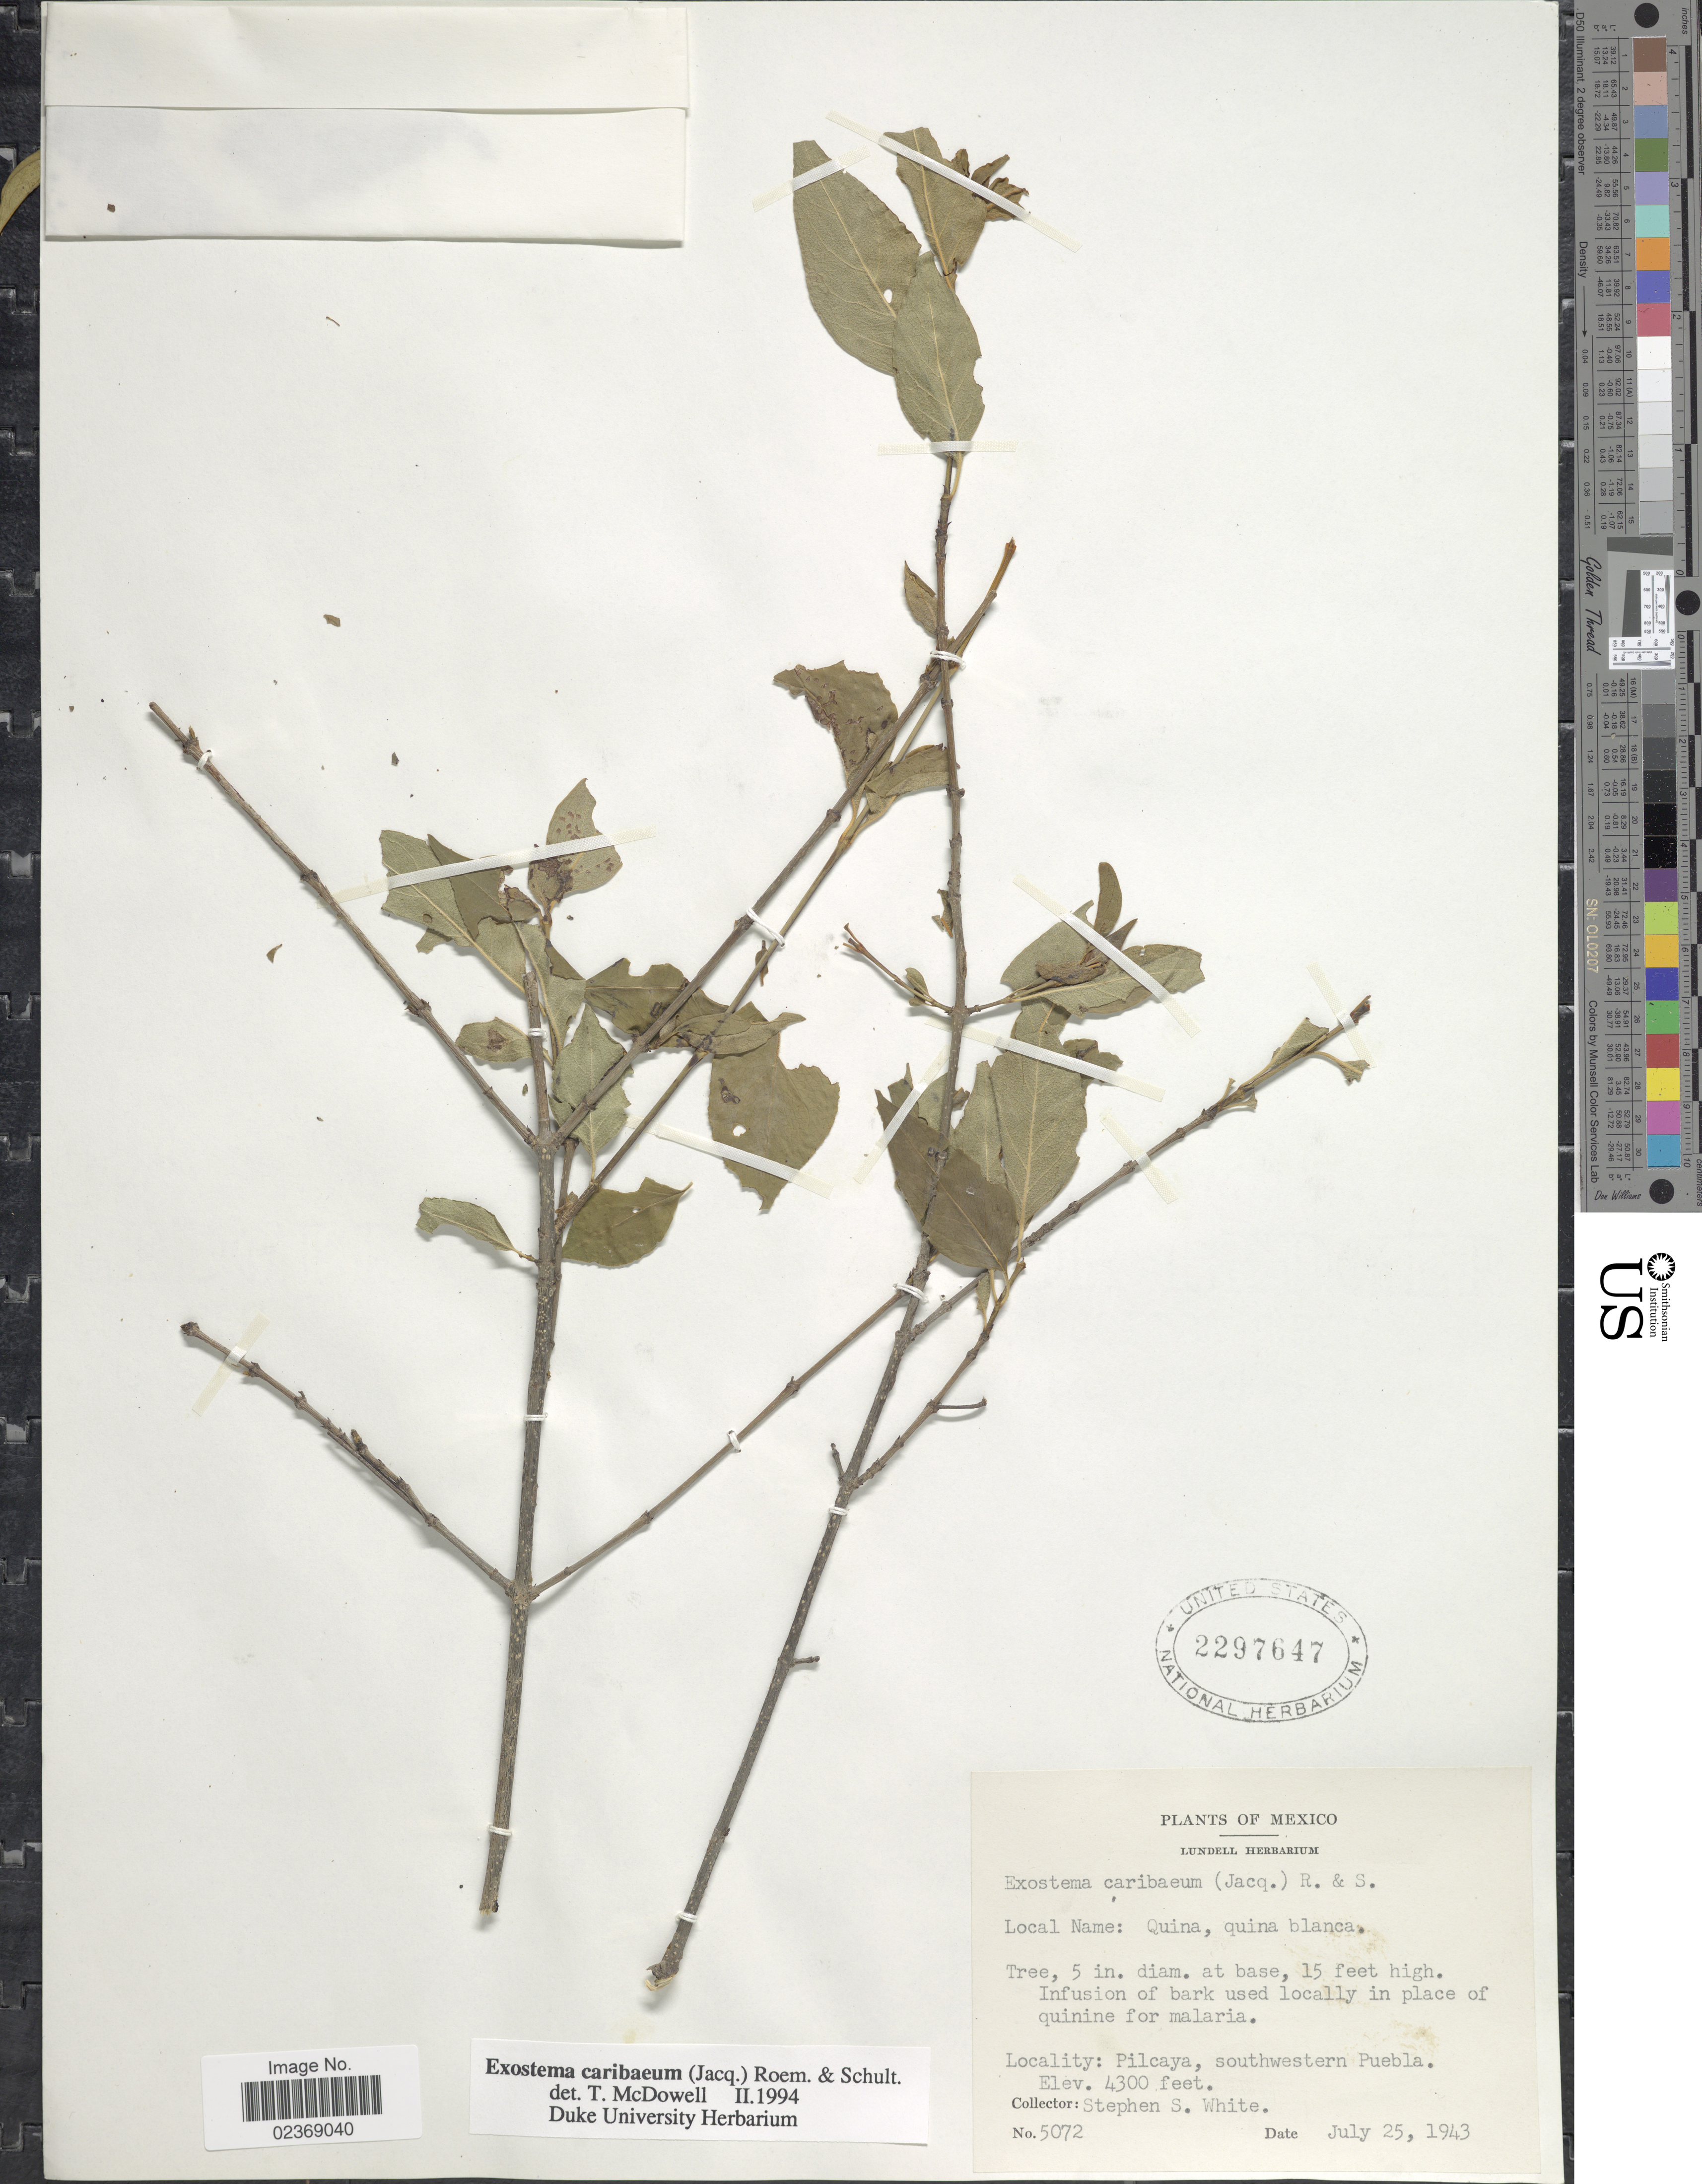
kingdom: Plantae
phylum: Tracheophyta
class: Magnoliopsida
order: Gentianales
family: Rubiaceae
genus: Exostema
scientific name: Exostema caribaeum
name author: (Jacq.) Roem. & Schult.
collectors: S. S. White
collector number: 5072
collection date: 1943-07-25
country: Mexico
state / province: Puebla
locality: Pilcaya, southwestern Puebla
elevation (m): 1311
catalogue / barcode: US 2297647